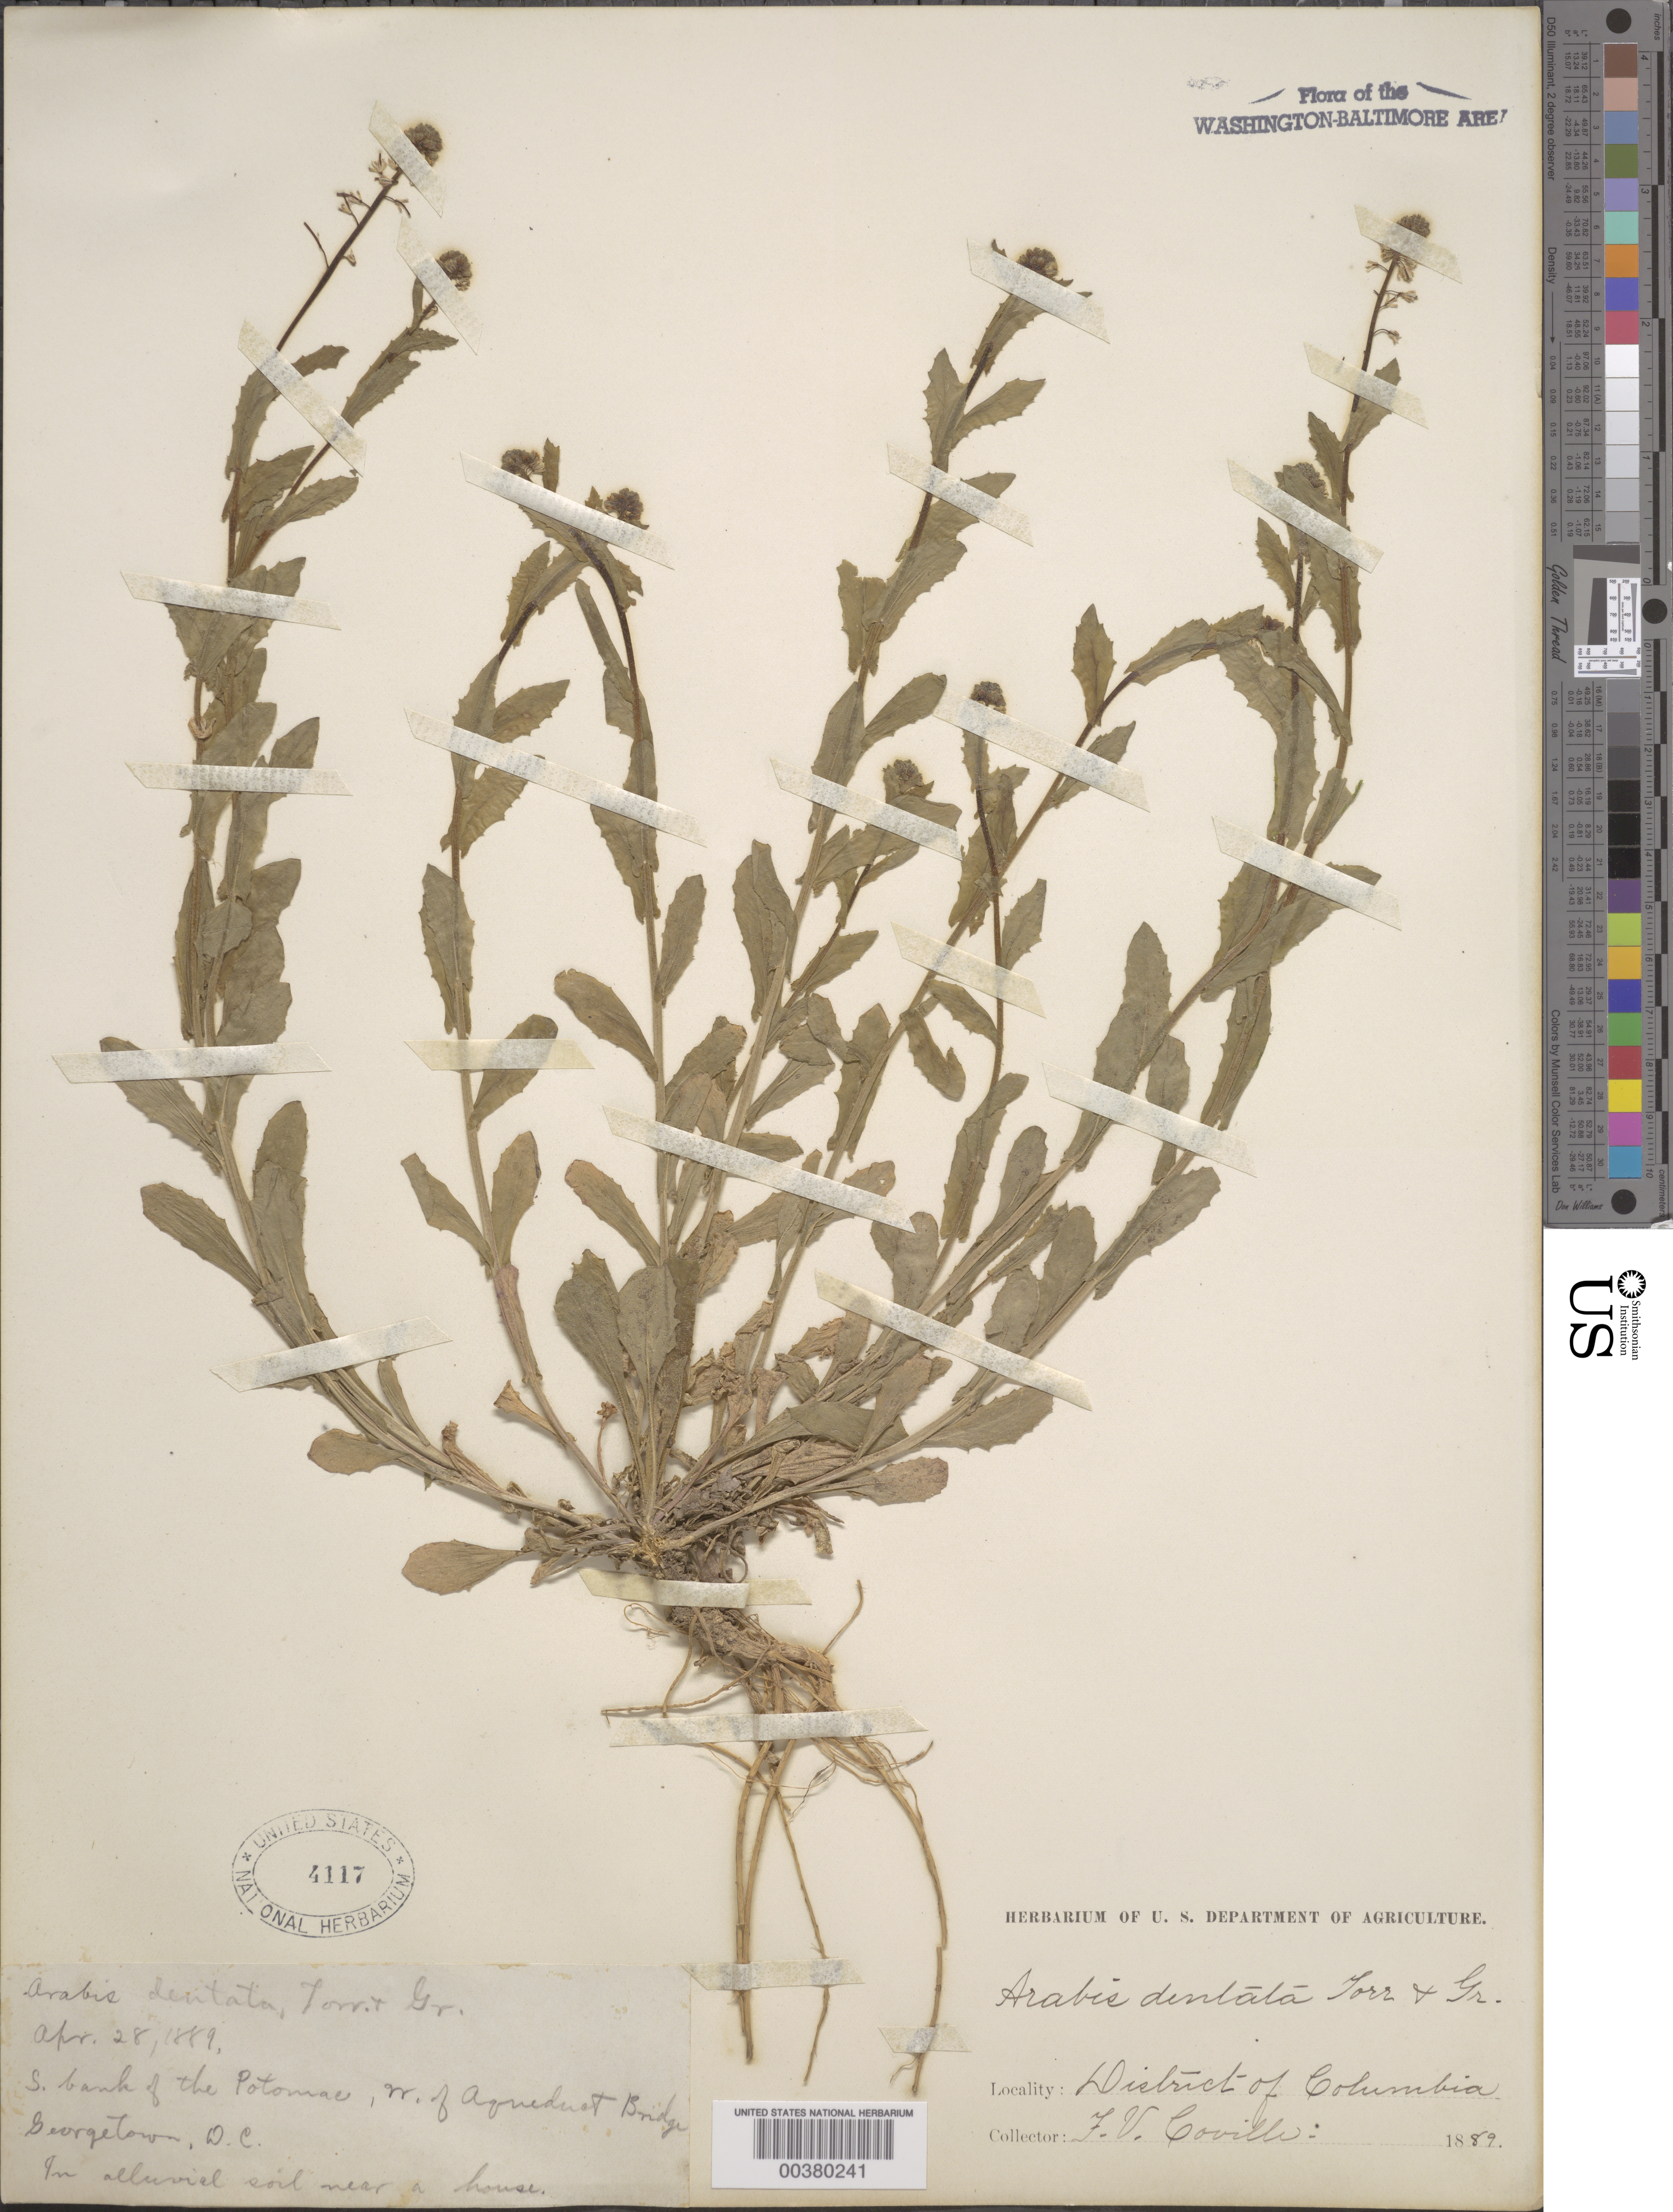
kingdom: Plantae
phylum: Tracheophyta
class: Magnoliopsida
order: Brassicales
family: Brassicaceae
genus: Boechera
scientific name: Boechera shortii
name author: (Fernald) Al-Shehbaz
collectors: F. V. Coville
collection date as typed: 28 Apr 1889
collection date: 1889-04-28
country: United States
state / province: District of Columbia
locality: Potomac Banks, west of Aqueduct Bridge, Georgetown C. & O. Canal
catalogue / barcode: US 4117